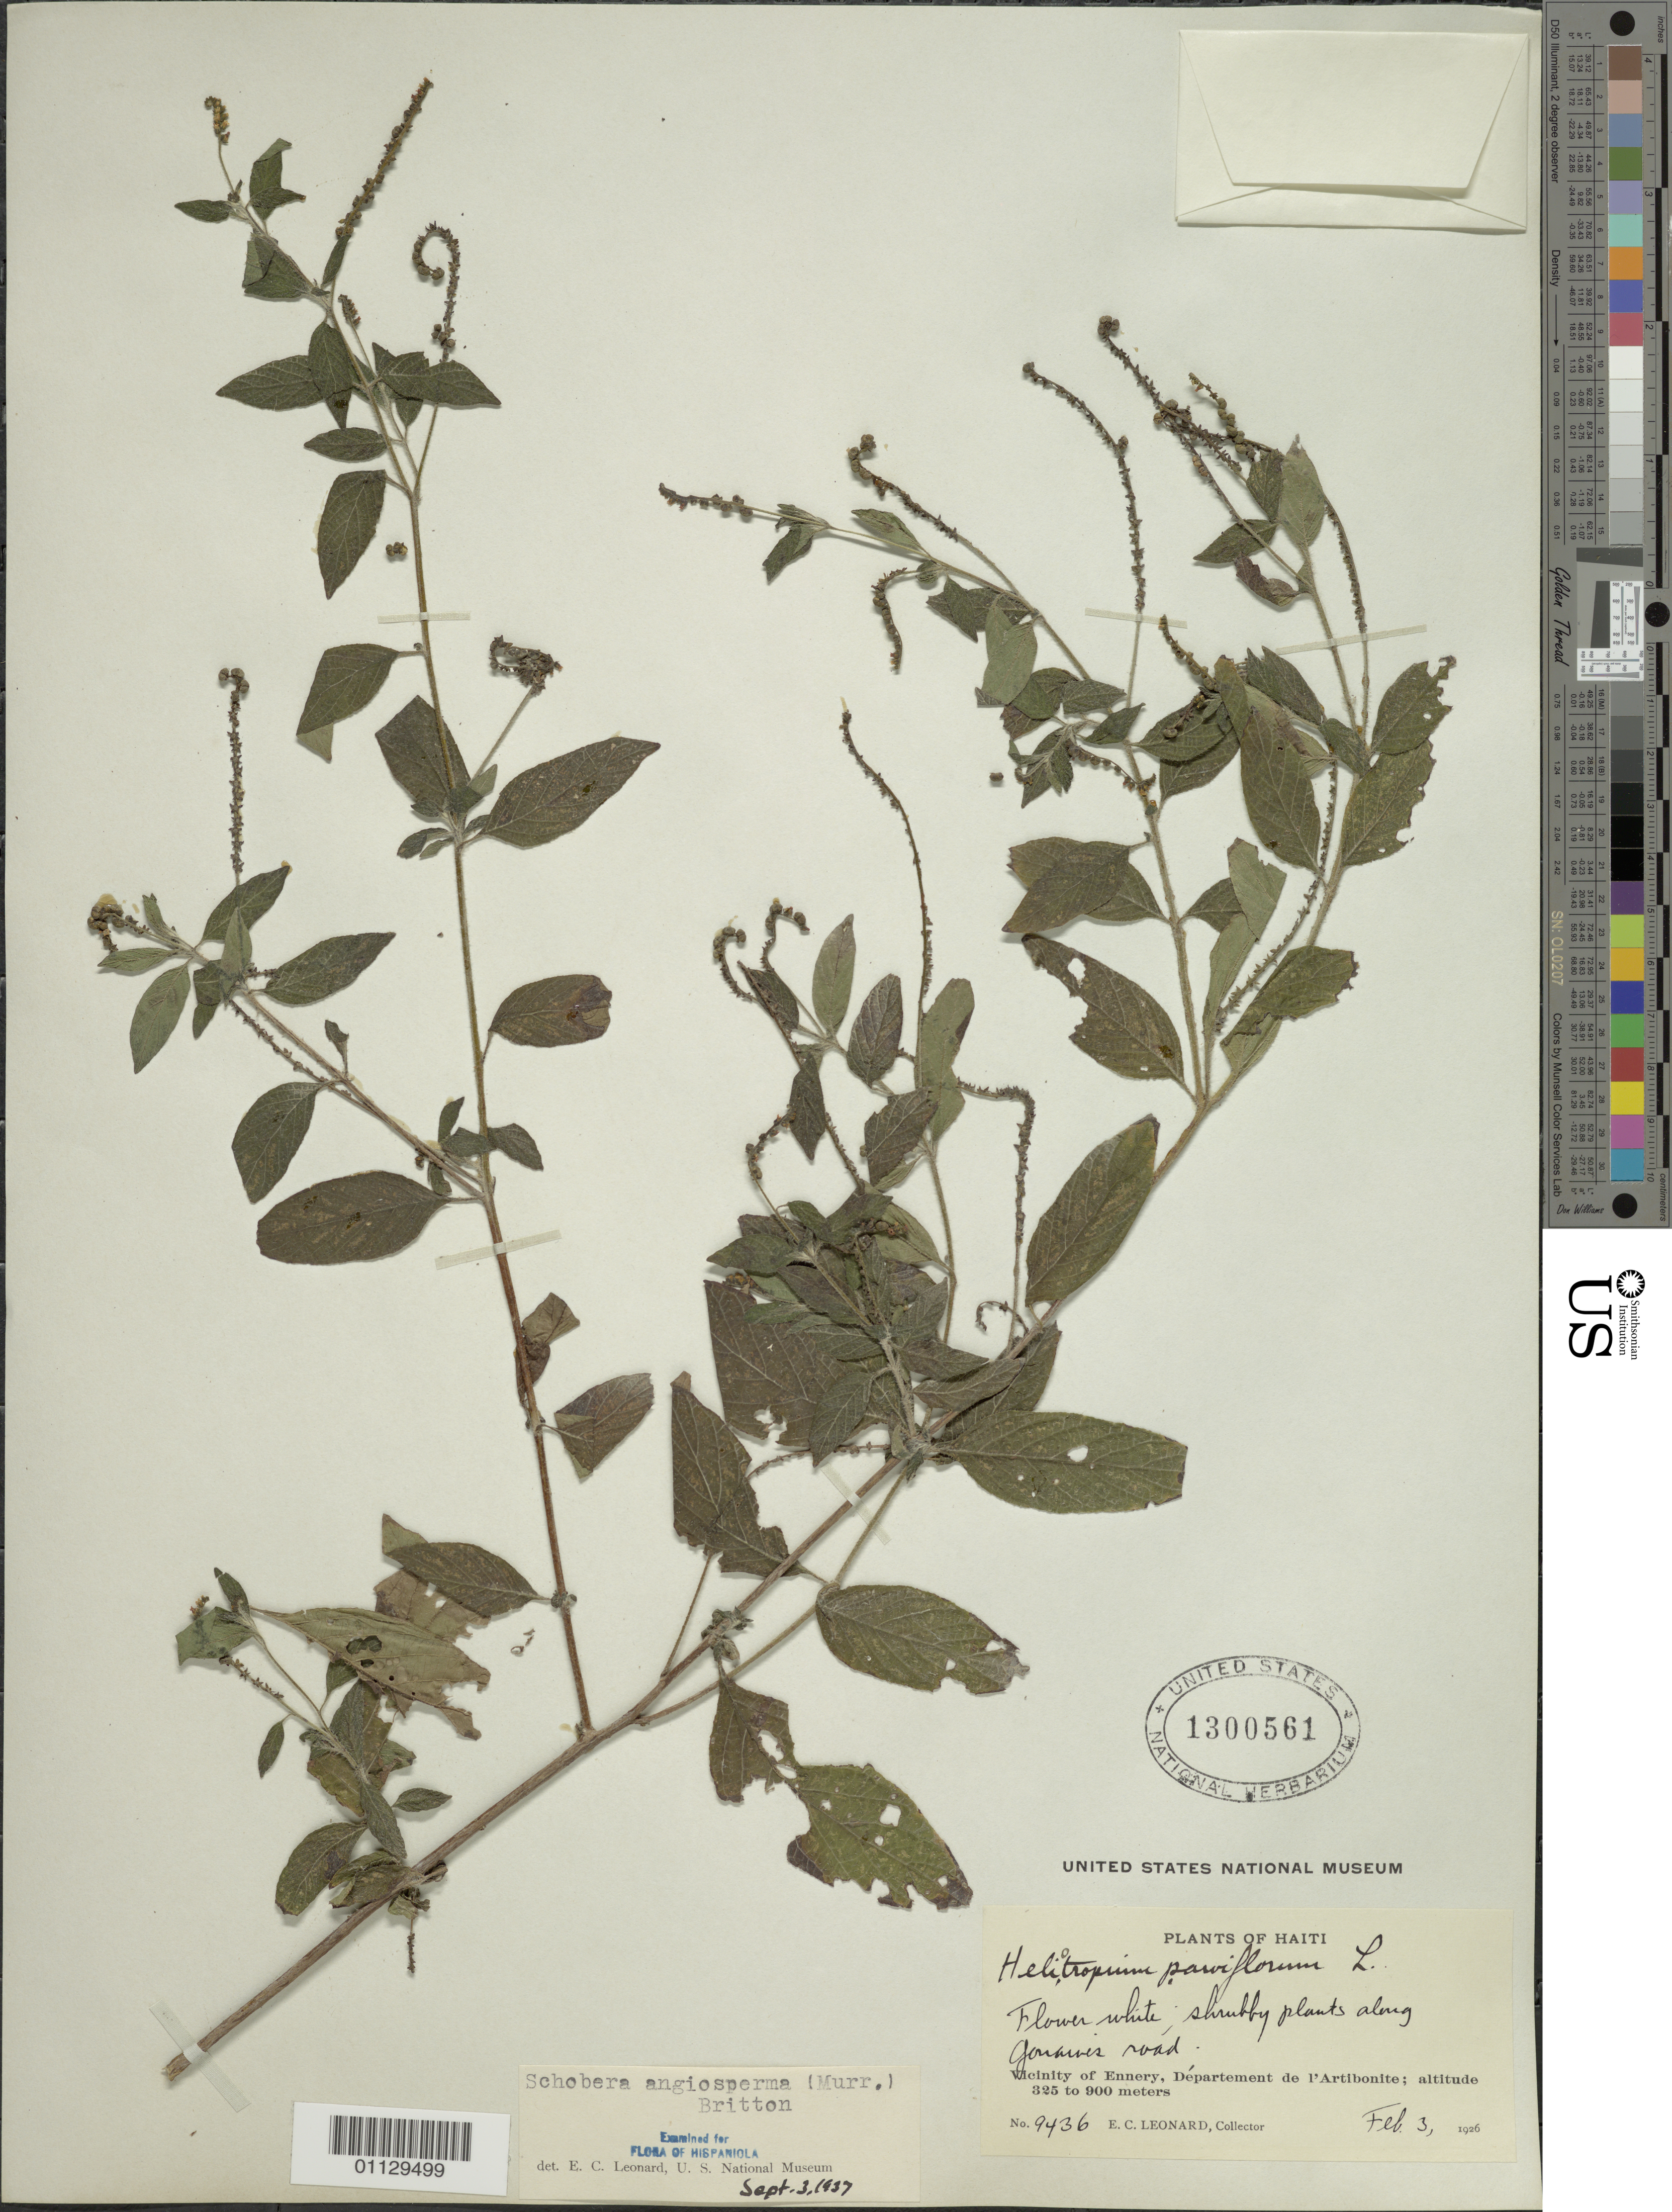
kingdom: Plantae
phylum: Tracheophyta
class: Magnoliopsida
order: Boraginales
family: Heliotropiaceae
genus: Schobera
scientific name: Schobera angiosperma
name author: (Murr.) Britton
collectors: E. C. Leonard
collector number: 9436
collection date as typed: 03 Feb 1926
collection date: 1926-02-03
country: Haiti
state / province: Artibonite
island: Hispaniola I.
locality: Vicinity of Ennery; along Goraines Rd.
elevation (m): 325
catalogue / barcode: US 1300561